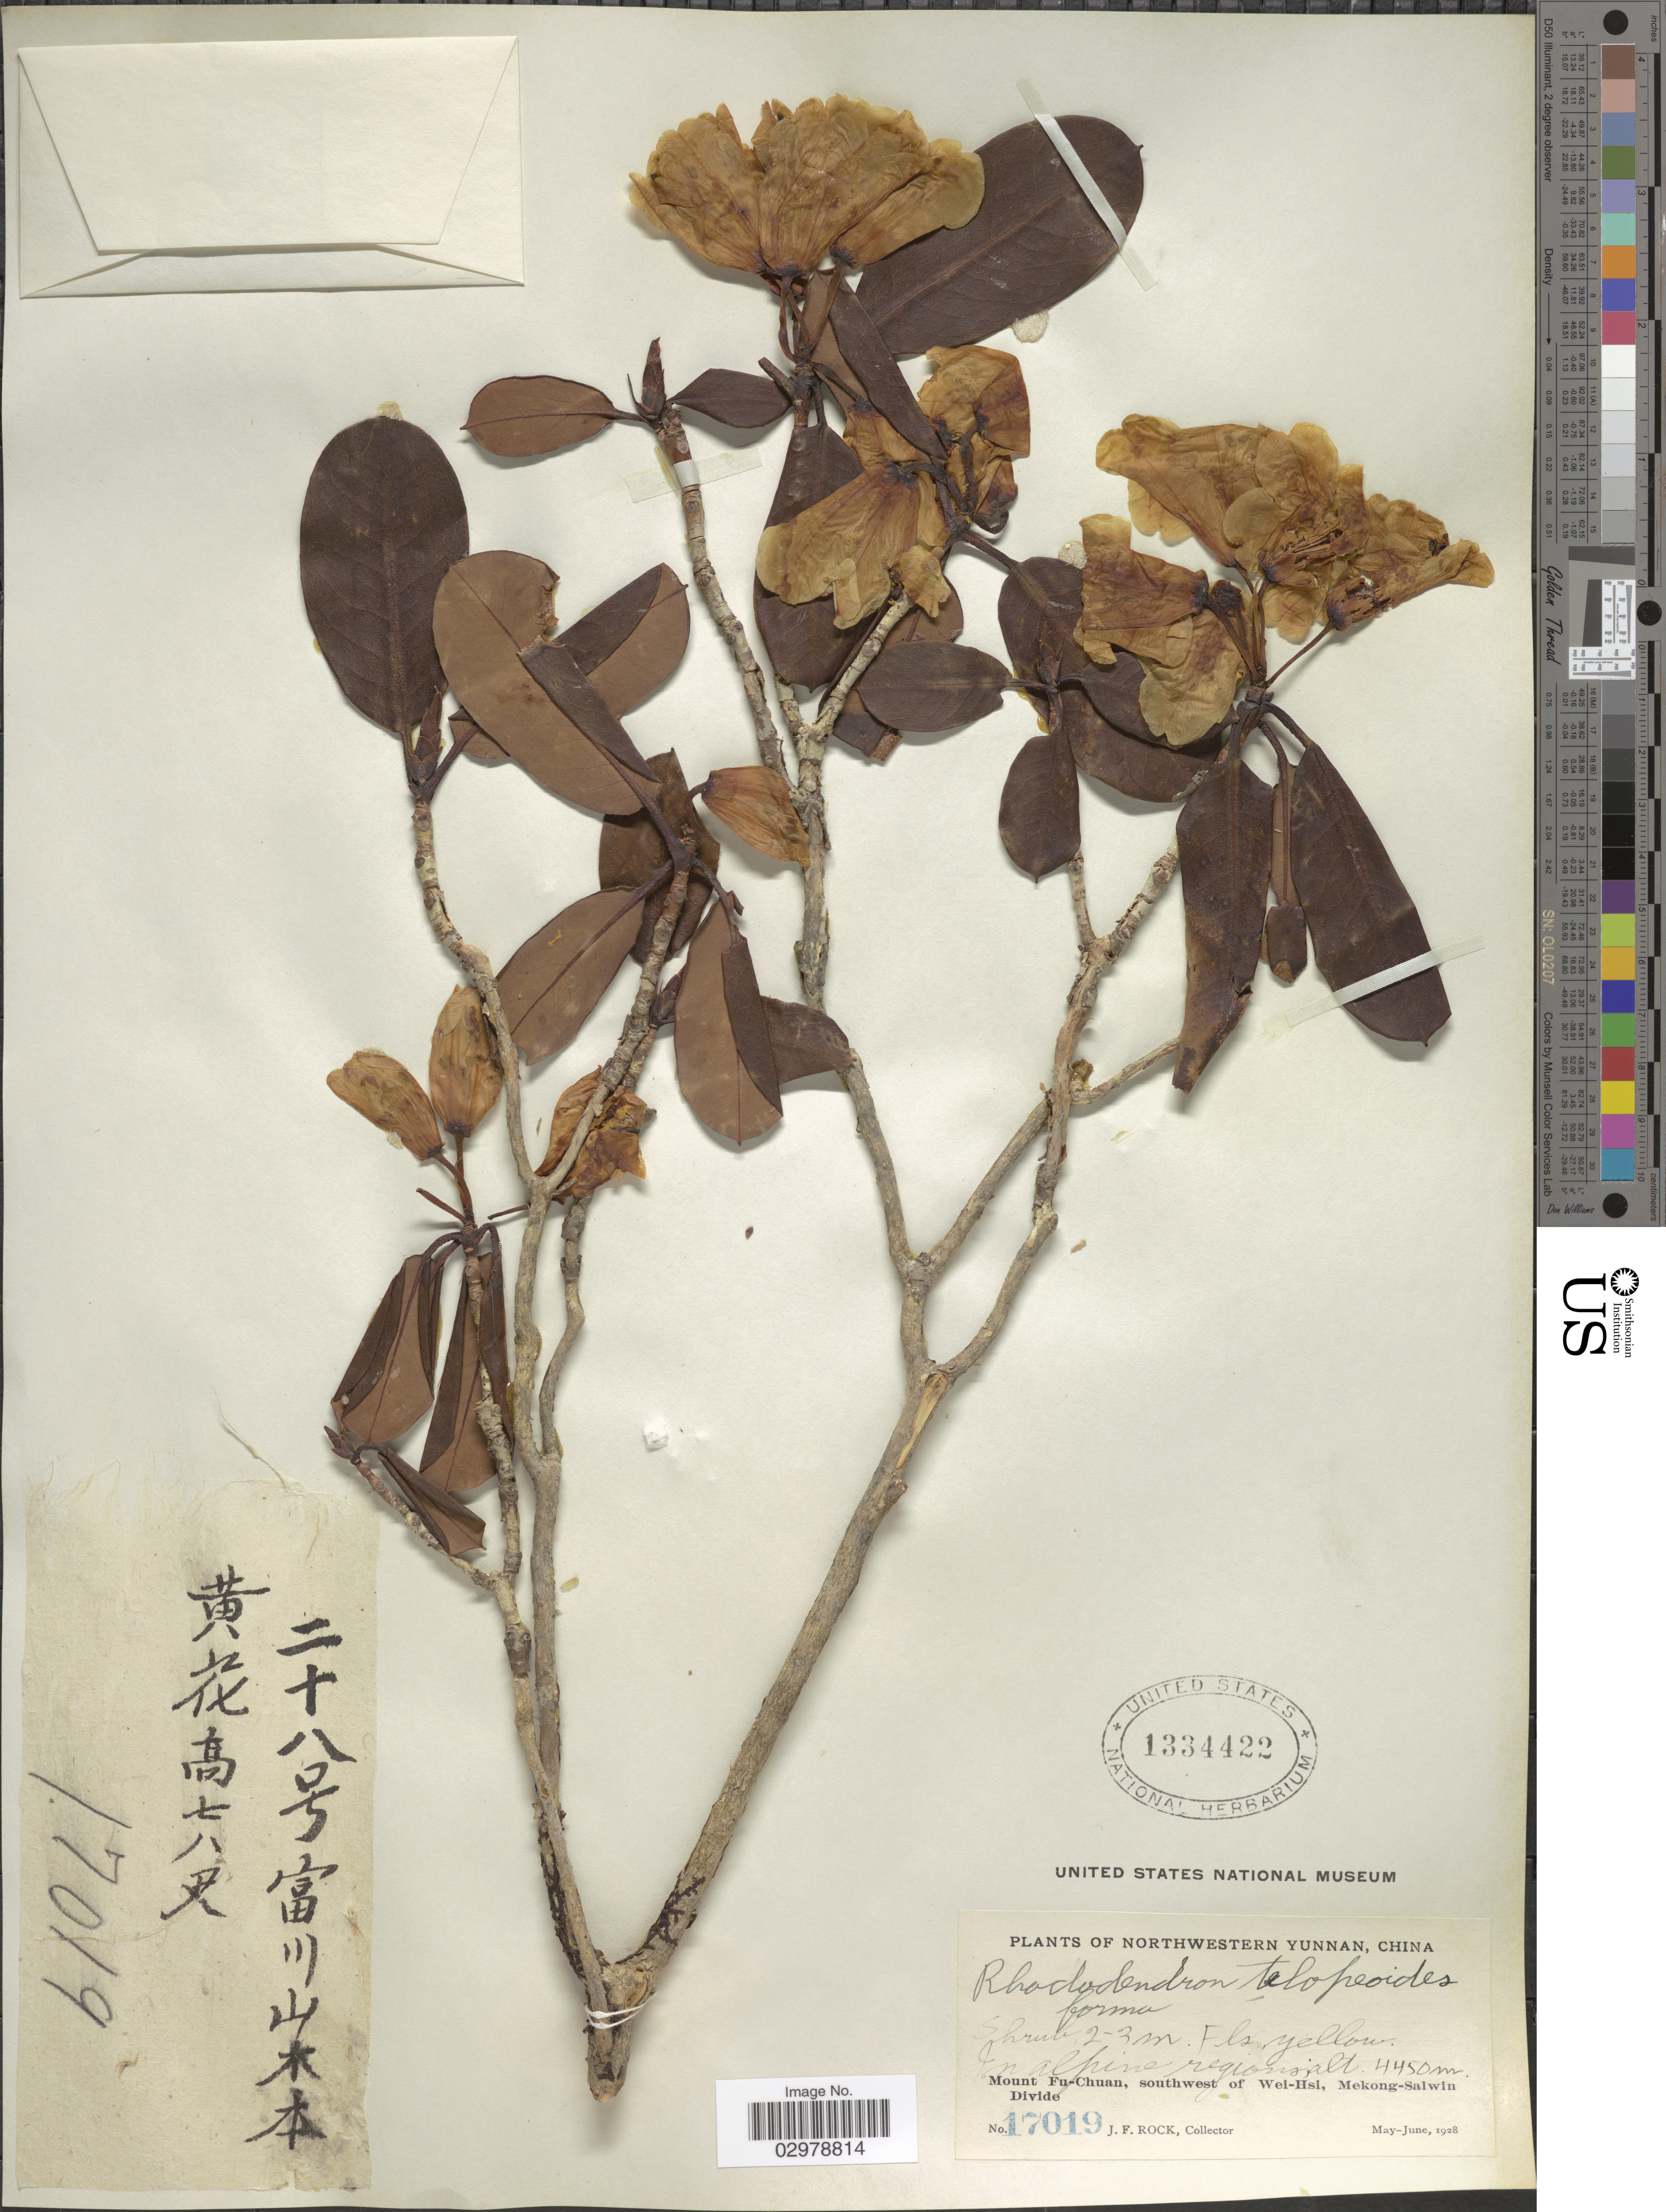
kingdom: Plantae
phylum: Tracheophyta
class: Magnoliopsida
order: Ericales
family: Ericaceae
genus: Rhododendron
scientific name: Rhododendron telopeum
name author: Balf. f. & Forrest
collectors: J. Rock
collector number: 17019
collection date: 1928-05/1928-06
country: China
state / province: Yunnan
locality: Northwestern Yunnan. Mount Fu-Chuan, southwest of Wei-Hsi, Mekong-Salwin Divide.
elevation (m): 4450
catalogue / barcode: US 1334422